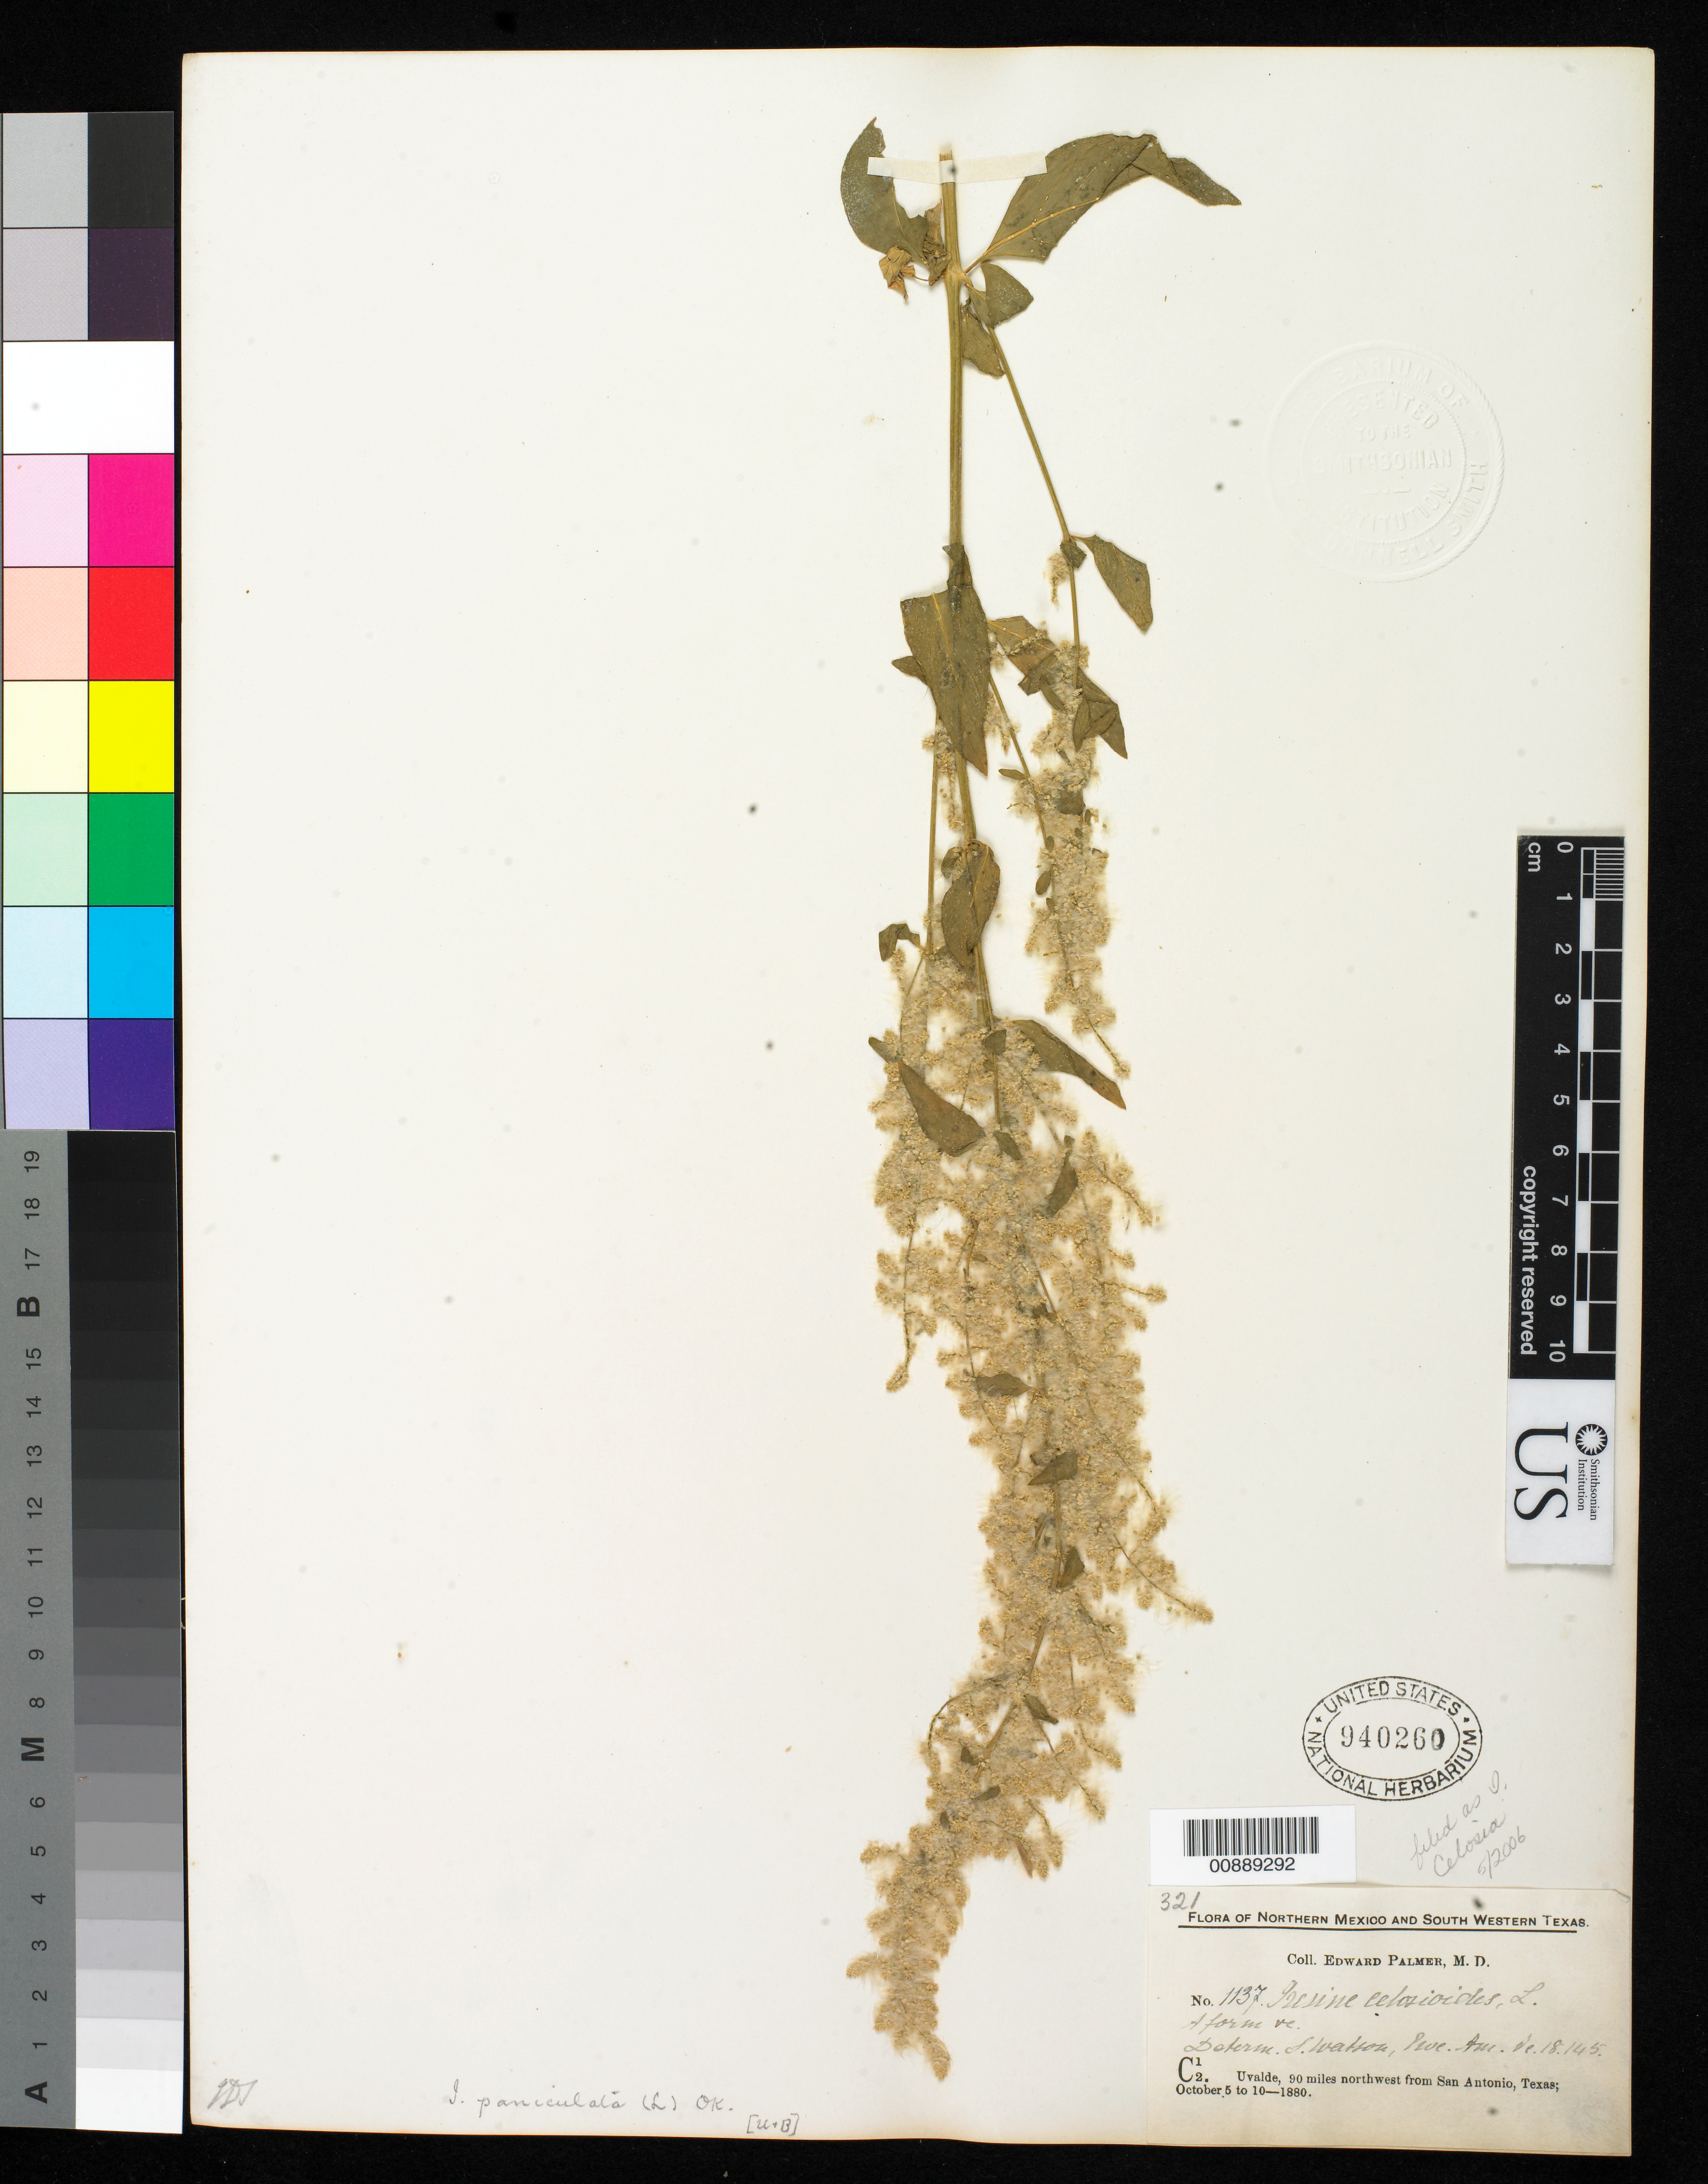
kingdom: Plantae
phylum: Tracheophyta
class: Magnoliopsida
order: Caryophyllales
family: Amaranthaceae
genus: Iresine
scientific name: Iresine celosia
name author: L.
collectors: E. Palmer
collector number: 1137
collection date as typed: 05 Oct 1880 to 10 Oct 1880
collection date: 1880-10-05/1880-10-10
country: United States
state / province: Texas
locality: C12. Uvalde, 90 miles northwest from San Antonio, Texas.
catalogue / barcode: US 940260